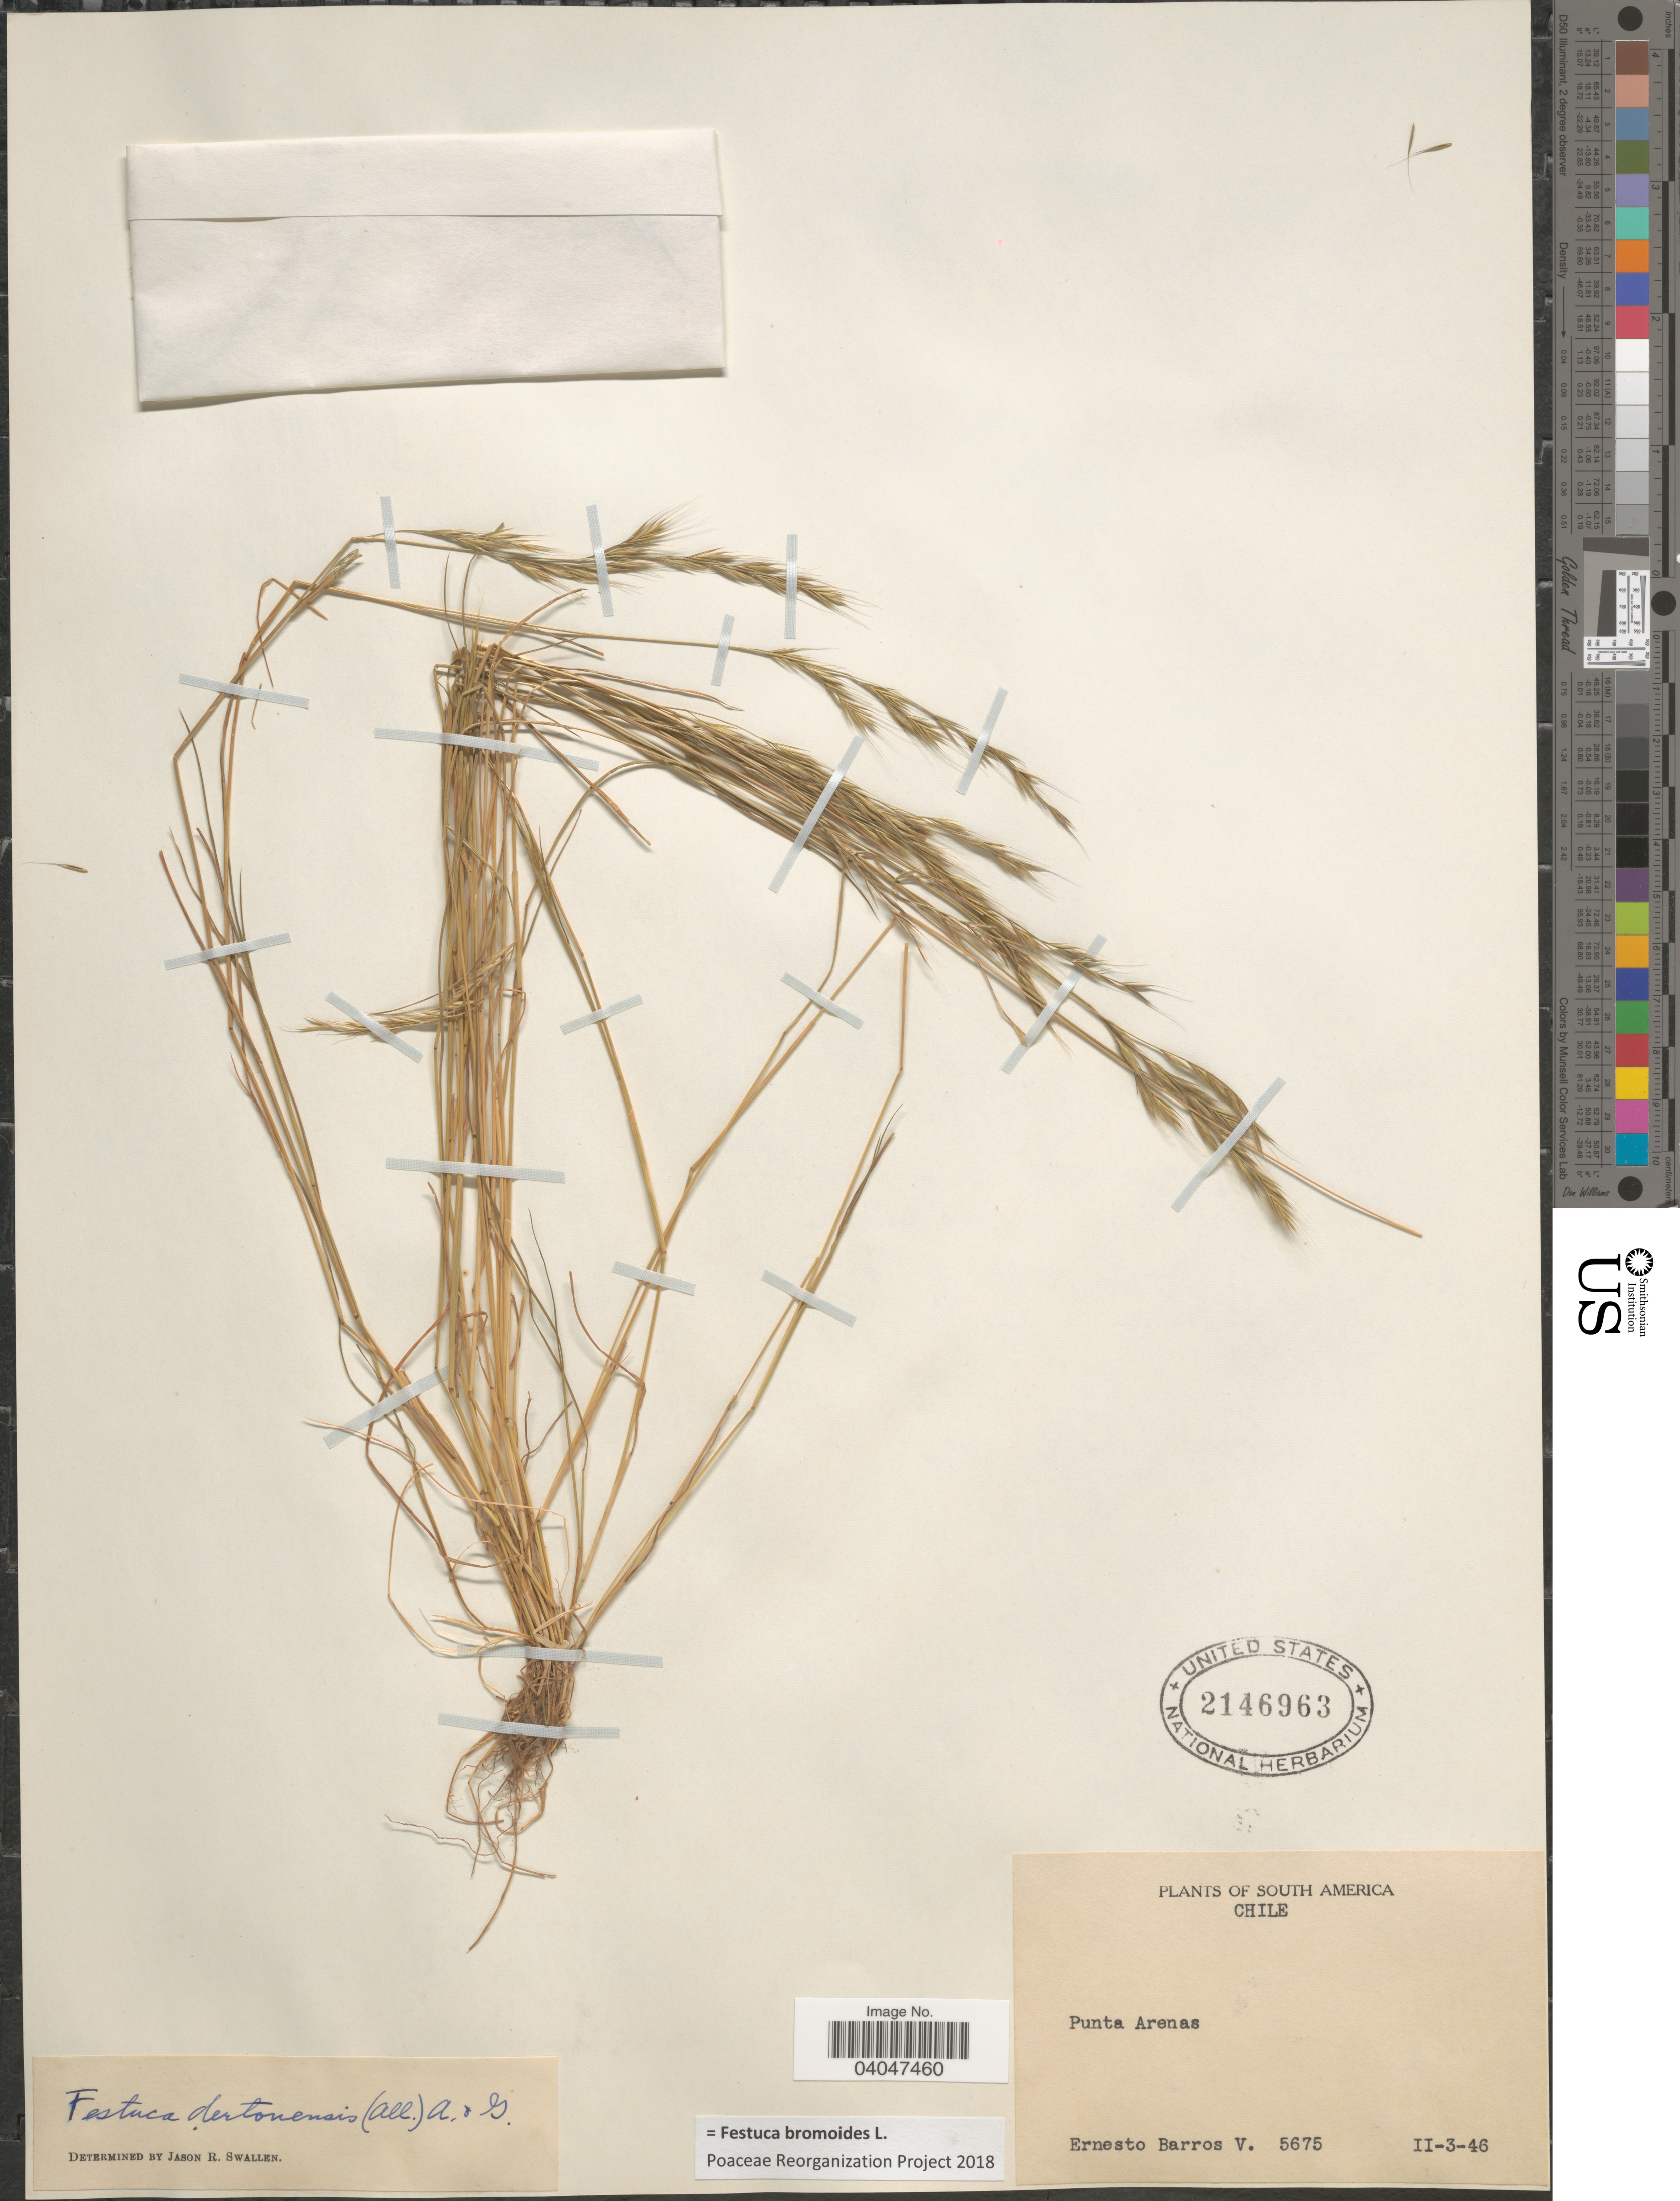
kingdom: Plantae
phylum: Tracheophyta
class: Liliopsida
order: Poales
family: Poaceae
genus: Festuca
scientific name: Festuca bromoides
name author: L.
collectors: E. Barros V.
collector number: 5675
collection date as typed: Transcribed d/m/y: 3/2/46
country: Chile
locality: Punta Arenas.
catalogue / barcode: US 2146963